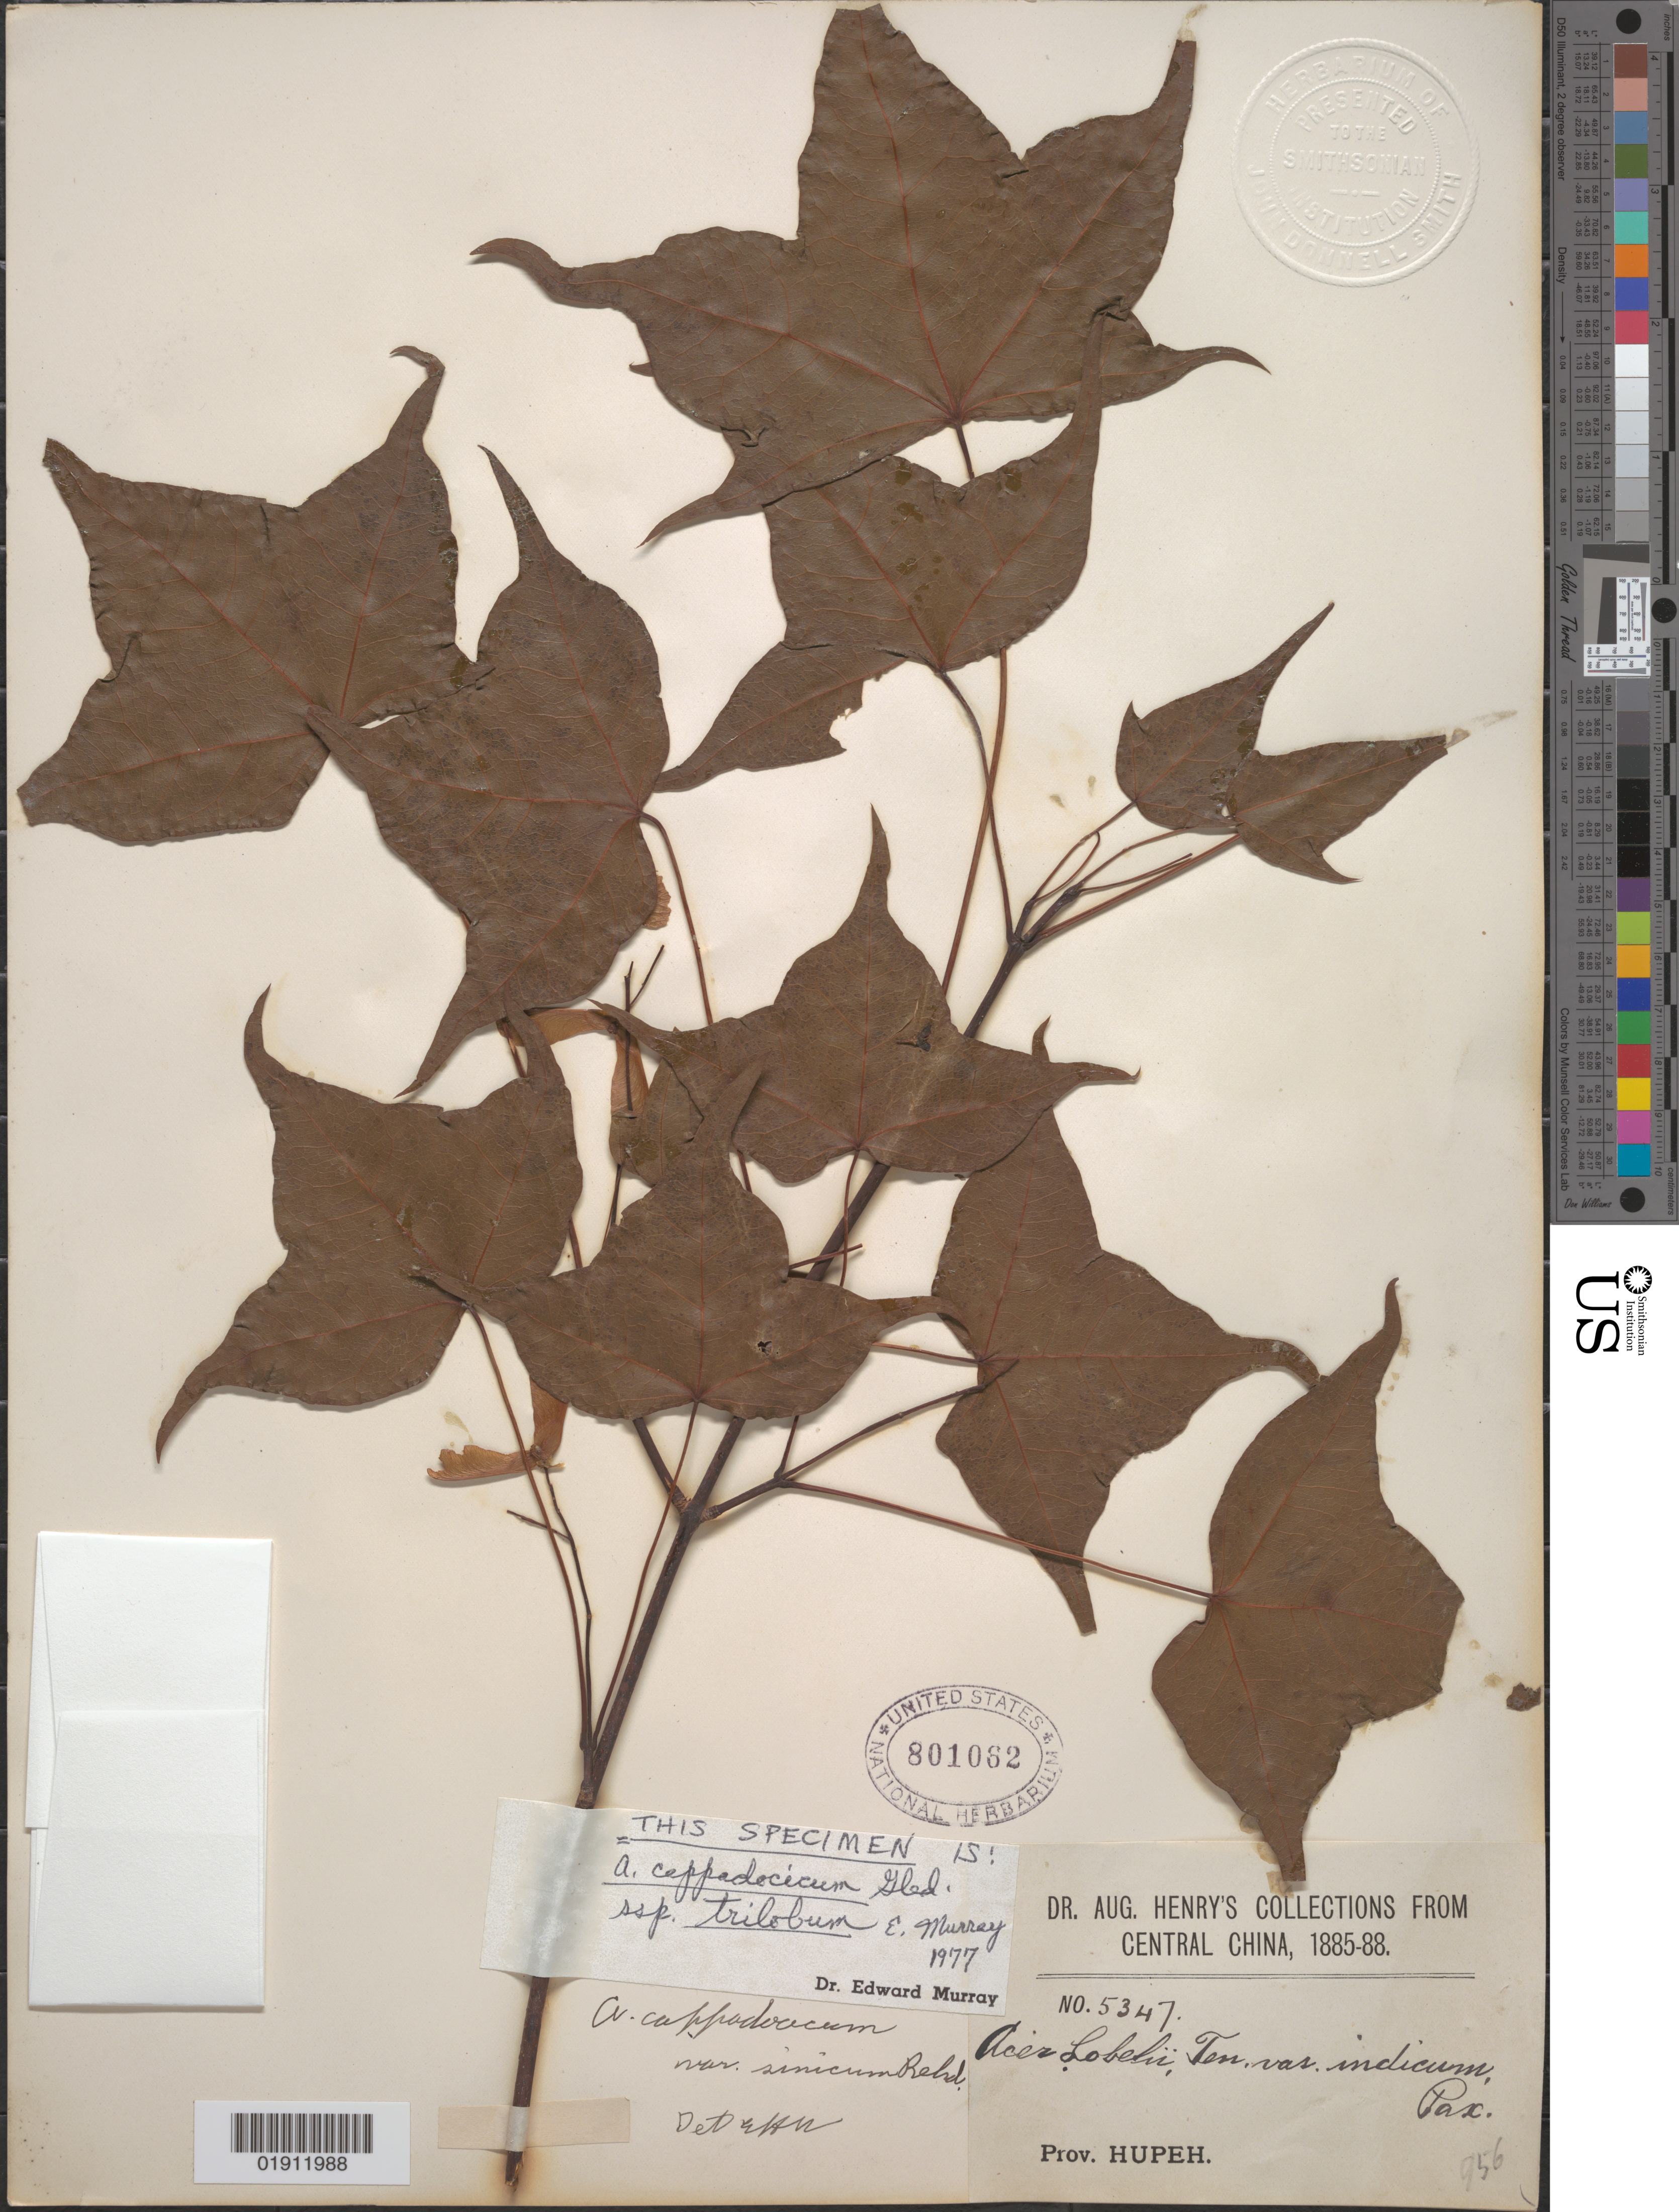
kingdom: Plantae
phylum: Tracheophyta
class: Magnoliopsida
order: Sapindales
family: Sapindaceae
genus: Acer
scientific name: Acer cappadocicum subsp. trilobum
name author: A.E. Murray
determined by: Murray, Edward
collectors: A. Henry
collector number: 5347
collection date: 1885/1888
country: China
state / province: Hubei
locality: Western Hupeh [Hubei]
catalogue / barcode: US 801082